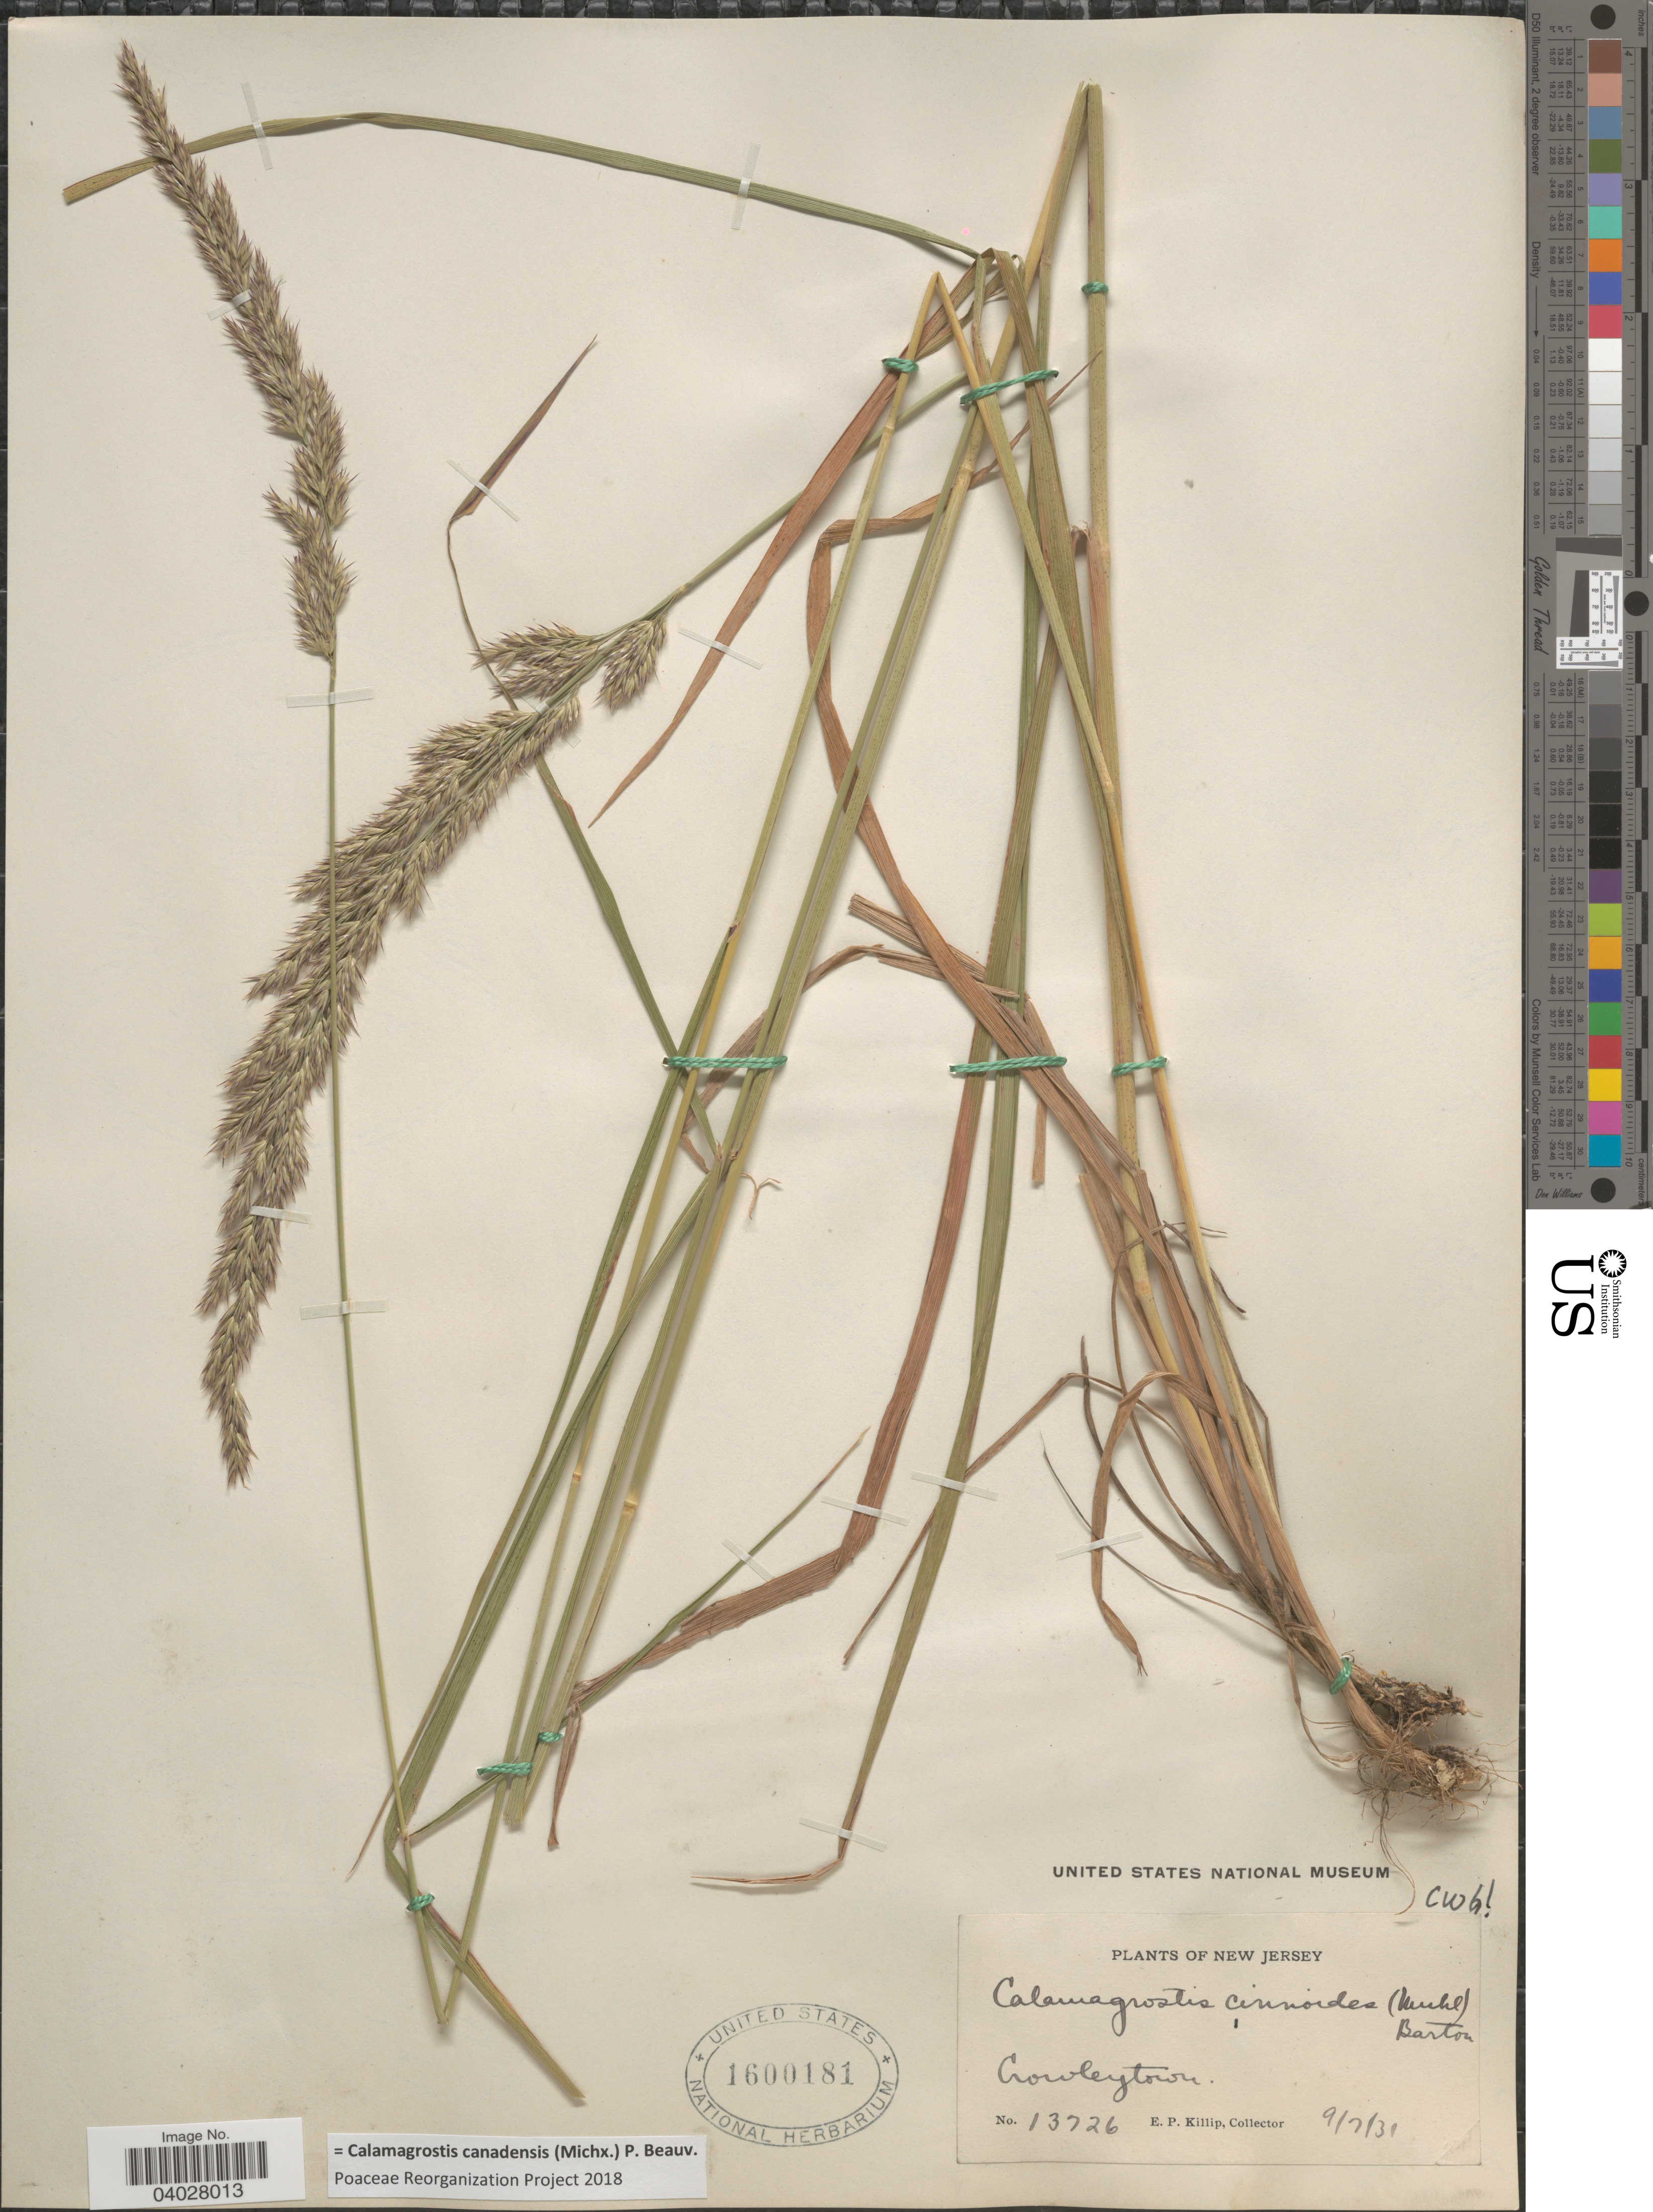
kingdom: Plantae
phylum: Tracheophyta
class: Liliopsida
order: Poales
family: Poaceae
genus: Calamagrostis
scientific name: Calamagrostis canadensis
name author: (Michx.) P. Beauv.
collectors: E. P. Killip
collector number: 13726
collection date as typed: Transcribed d/m/y: 7/9/31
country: United States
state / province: New Jersey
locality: Crowleytown.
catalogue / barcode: US 1600181